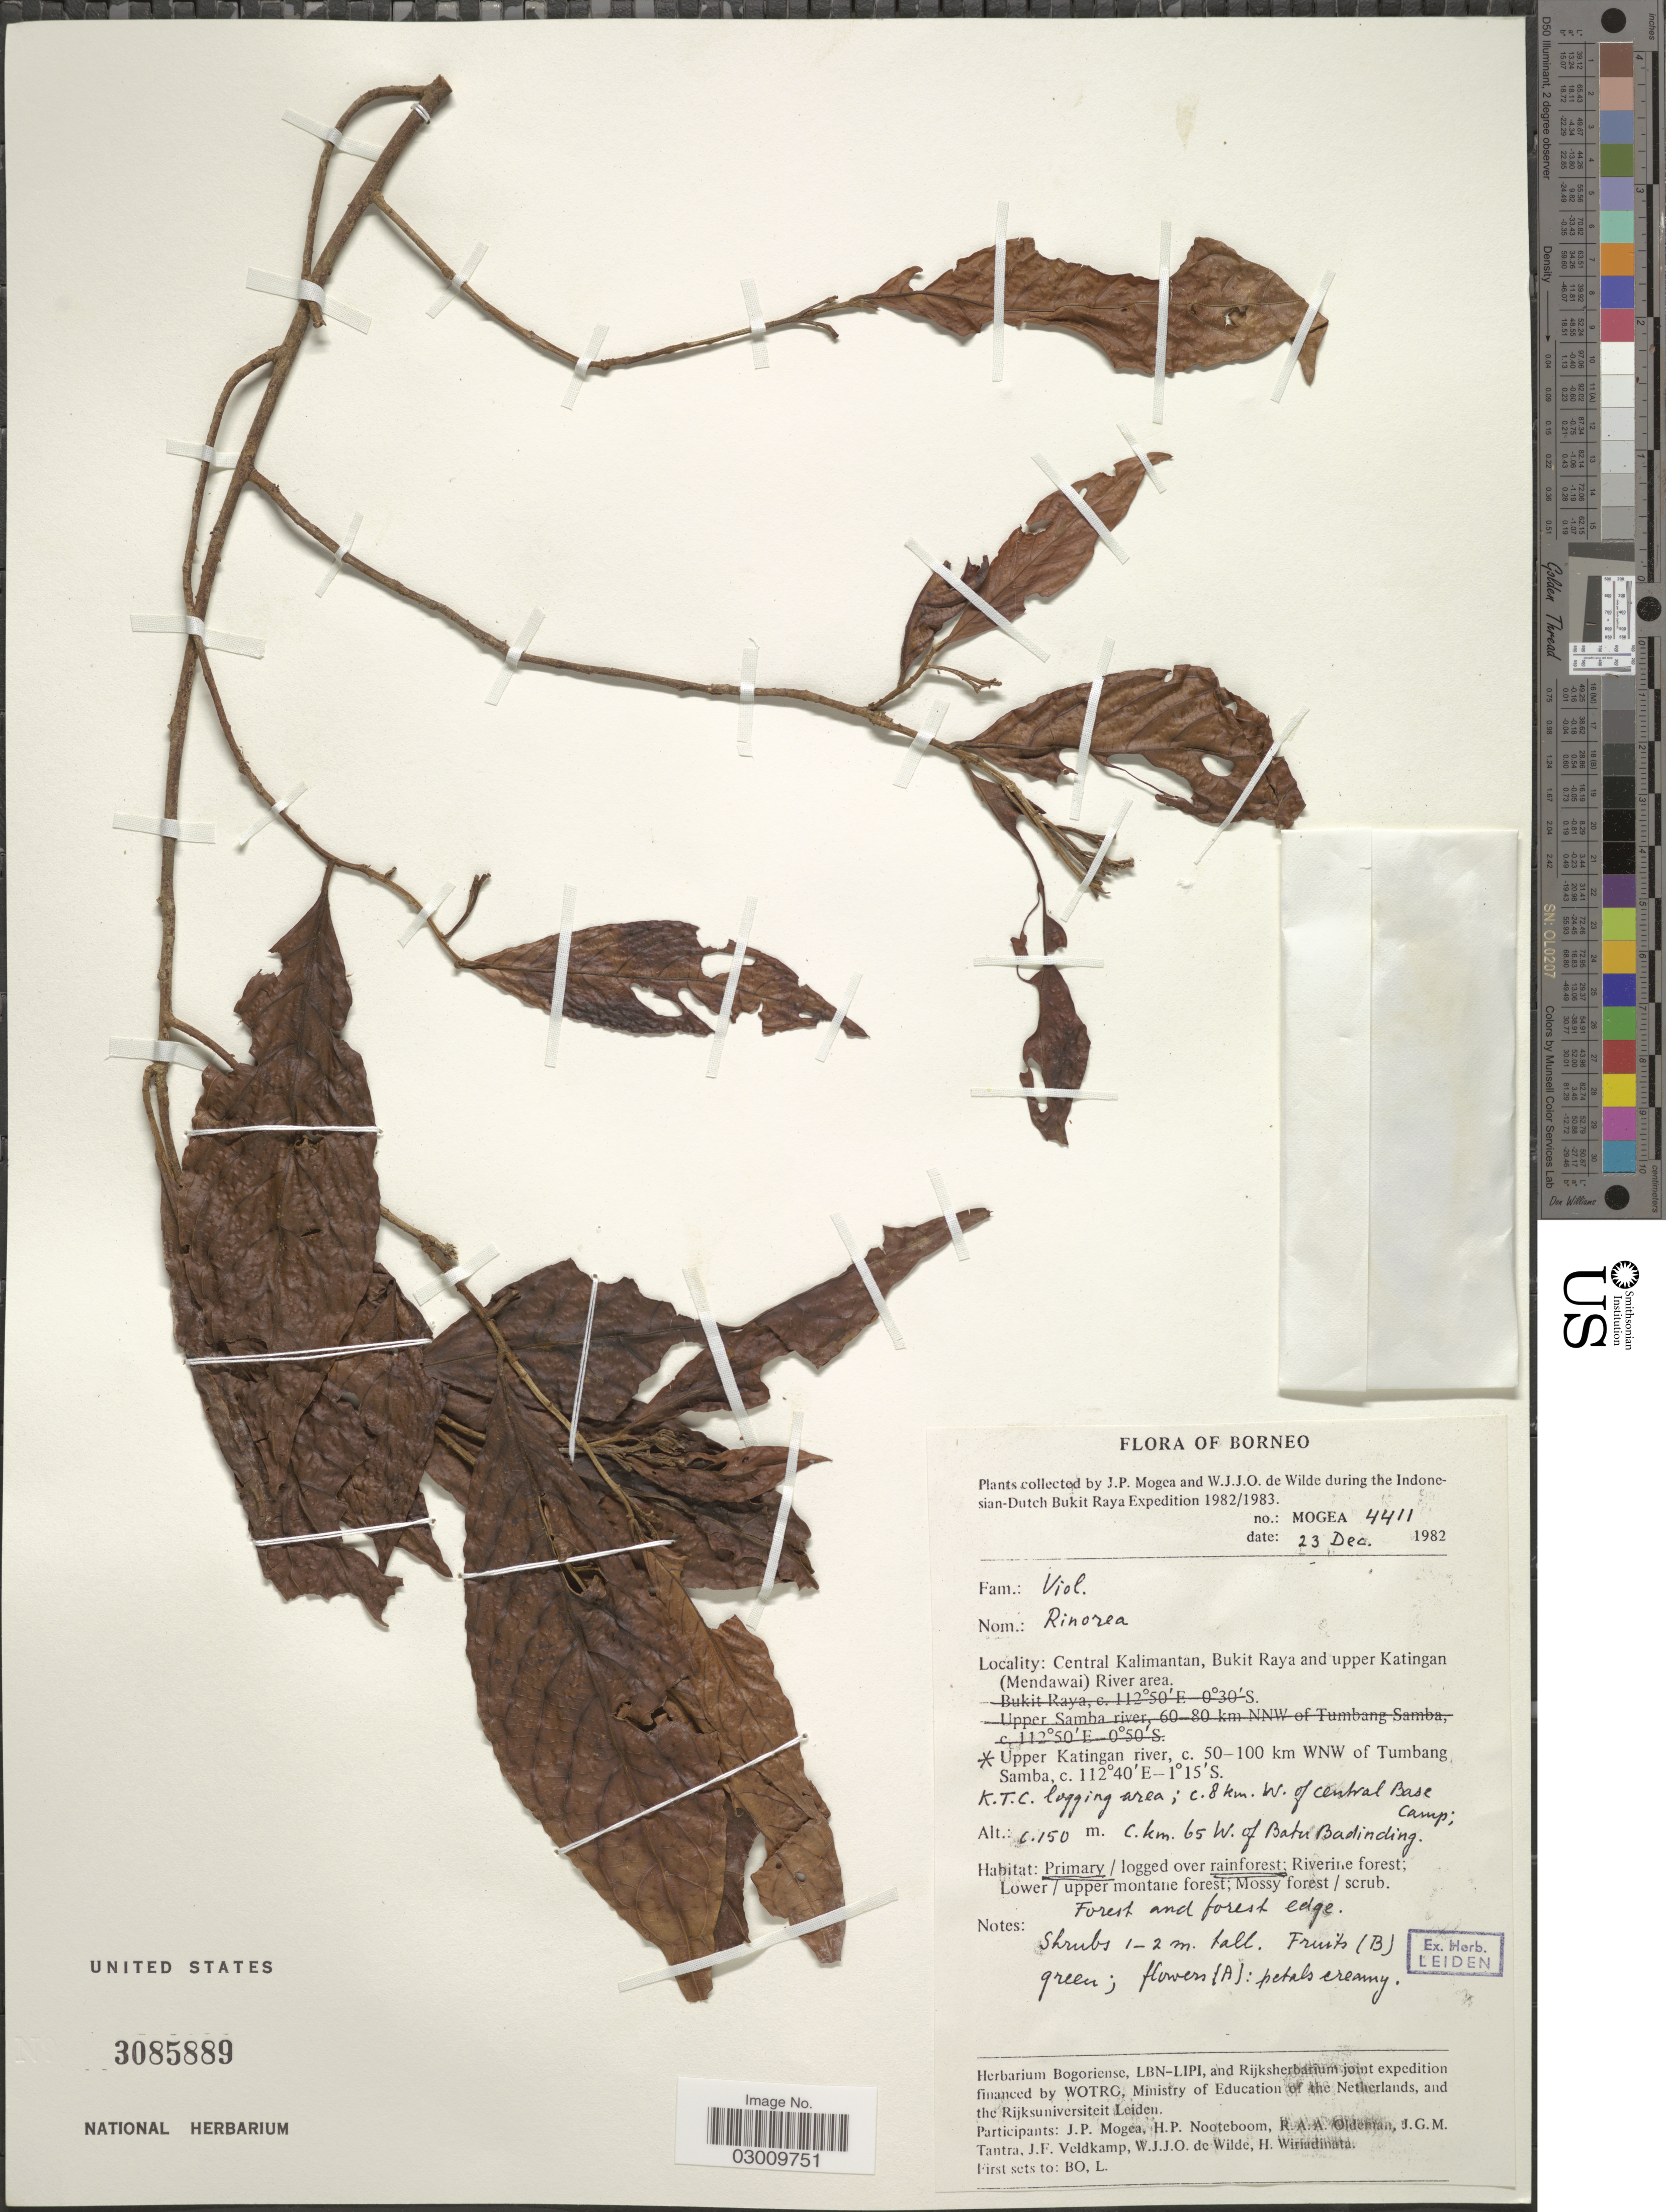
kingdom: Plantae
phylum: Tracheophyta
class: Magnoliopsida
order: Malpighiales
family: Violaceae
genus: Rinorea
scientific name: Rinorea sp.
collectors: J. Mogea & W. J. de Wilde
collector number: MOGEA 4411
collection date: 1982-12-23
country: Indonesia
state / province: Kalimantan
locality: Borneo. Central Kalimantan, Bukit Raya and upper Katingan (Mendawai) River area. Upper Katingan river, c. 50-100 km WNW of Tumbang Samba. K.T.C. logging area; c. 8 km. W. of Batu Badinding.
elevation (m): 150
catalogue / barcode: US 3085889